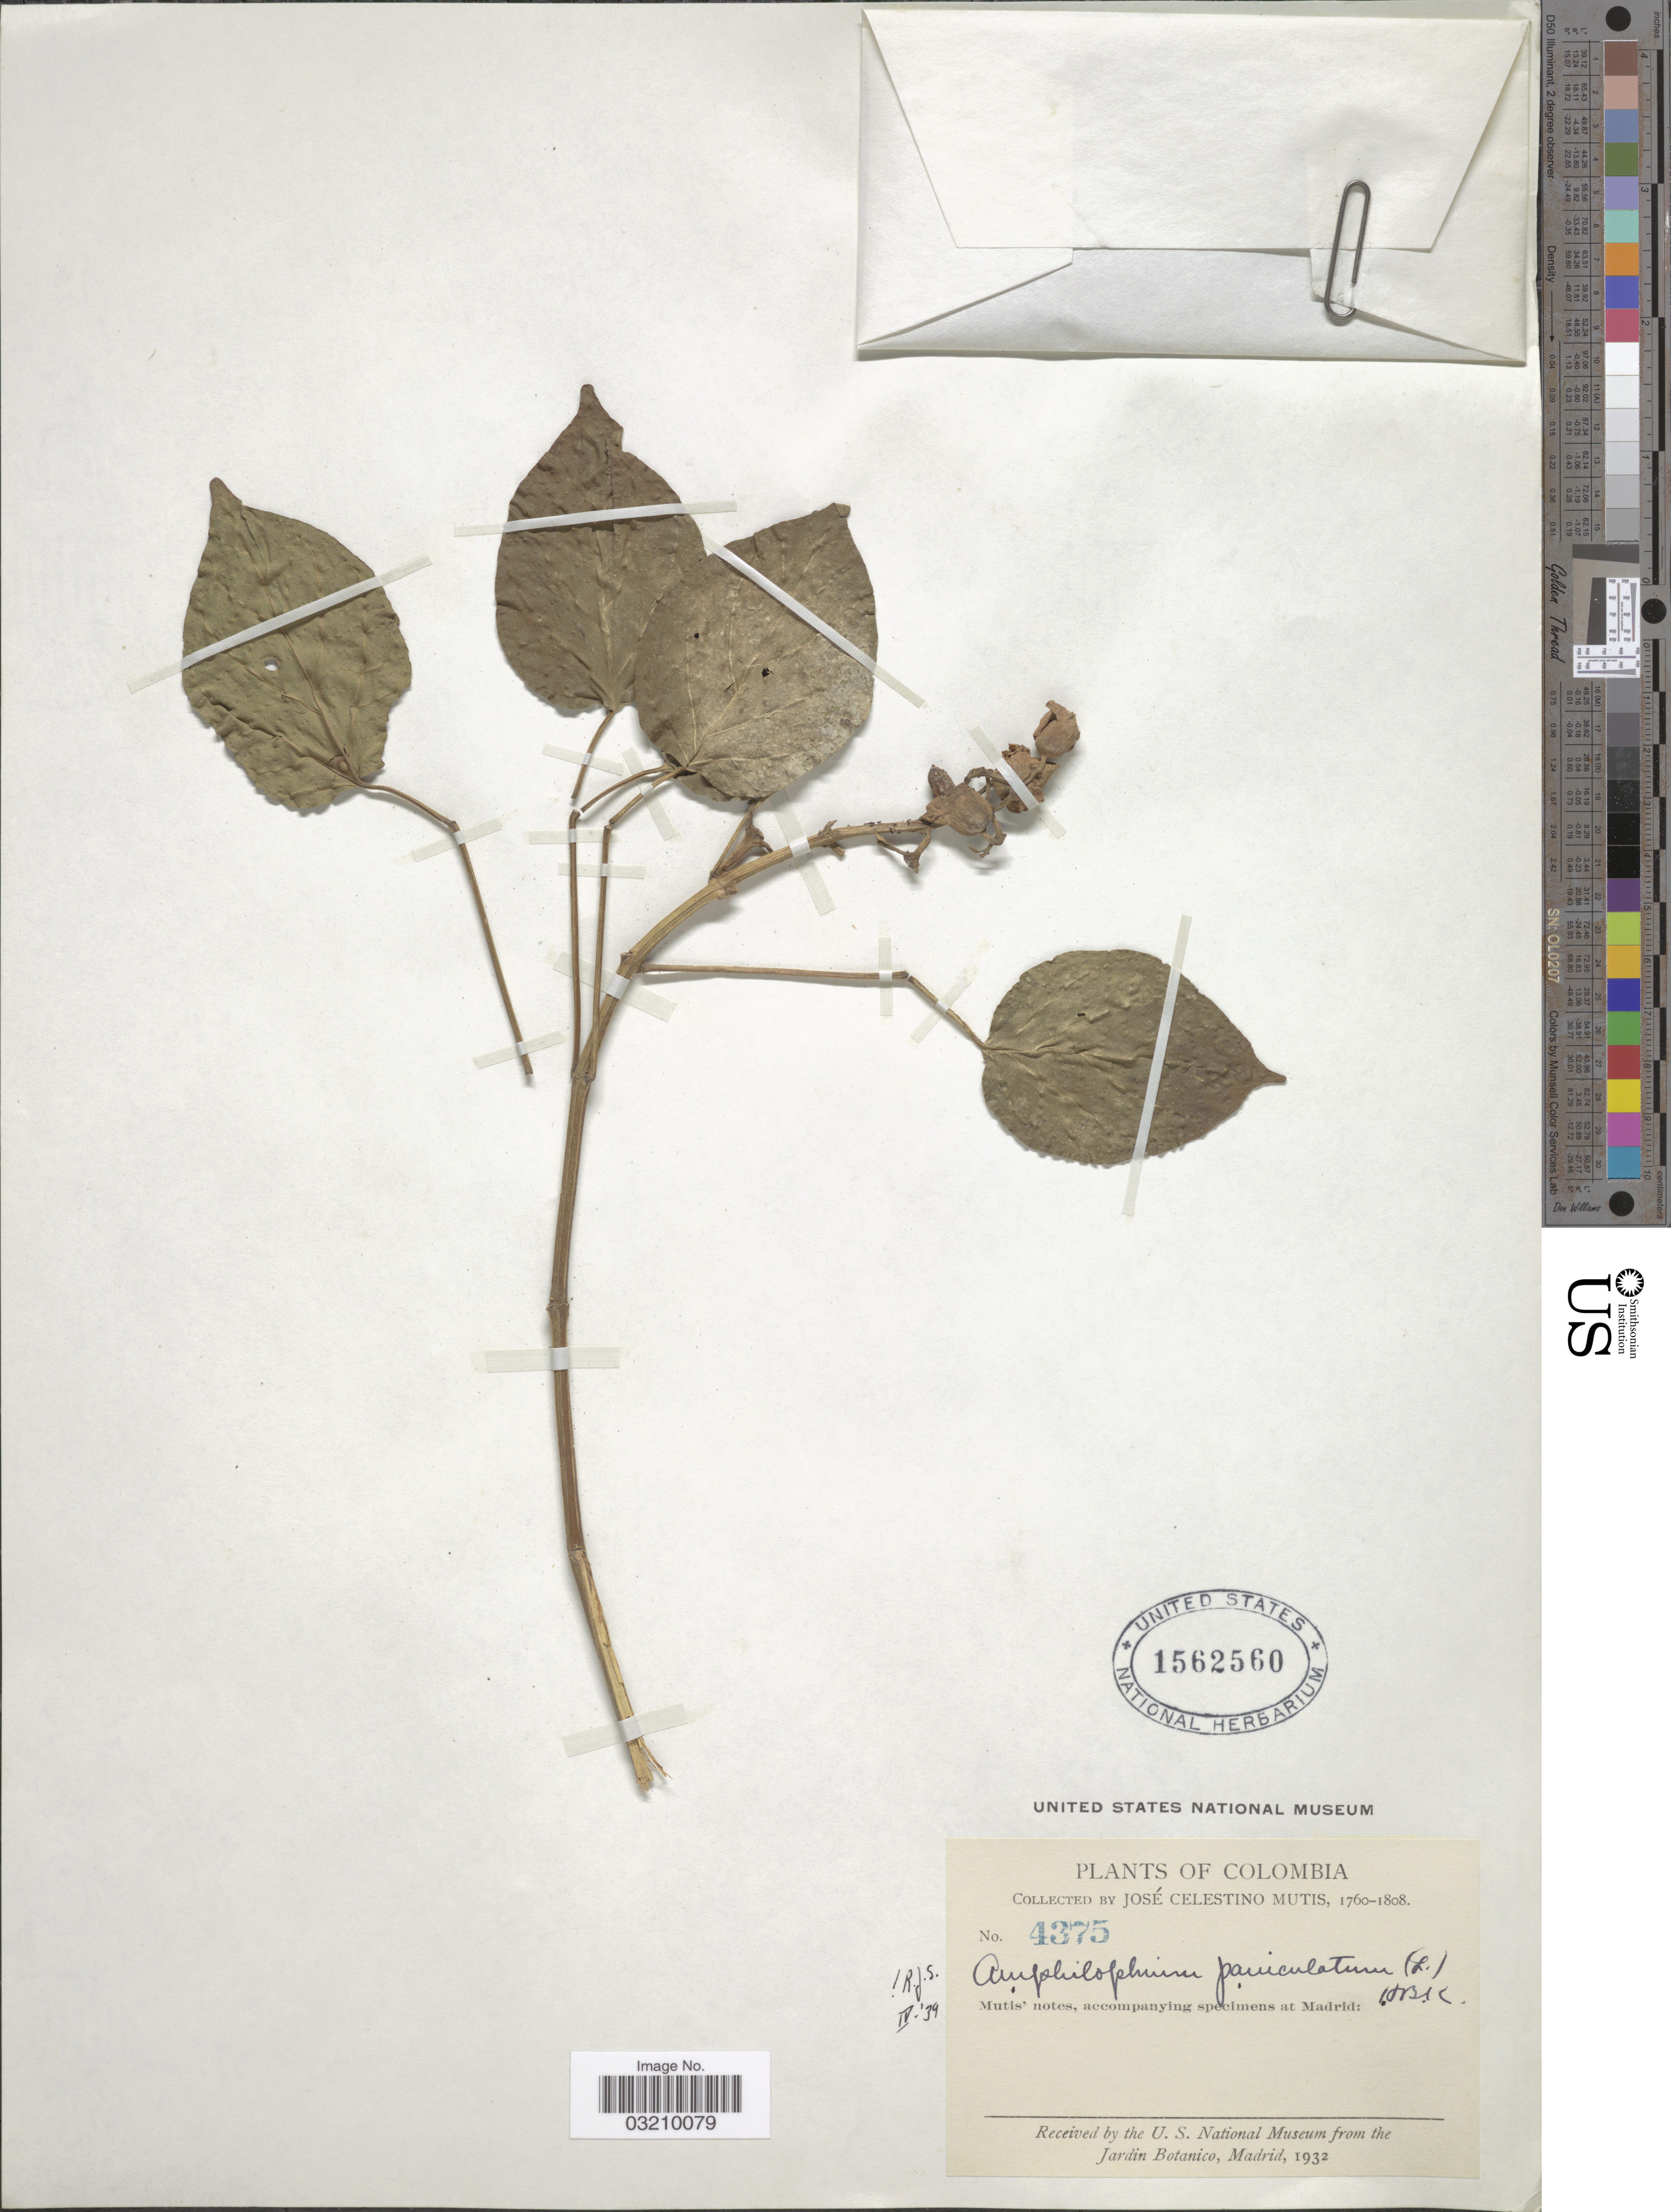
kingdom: Plantae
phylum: Tracheophyta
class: Magnoliopsida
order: Lamiales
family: Bignoniaceae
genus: Amphilophium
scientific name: Amphilophium paniculatum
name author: (L.) Kunth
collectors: J. C. B. Mutis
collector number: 4357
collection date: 1760/1808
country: Colombia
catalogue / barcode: US 1562560